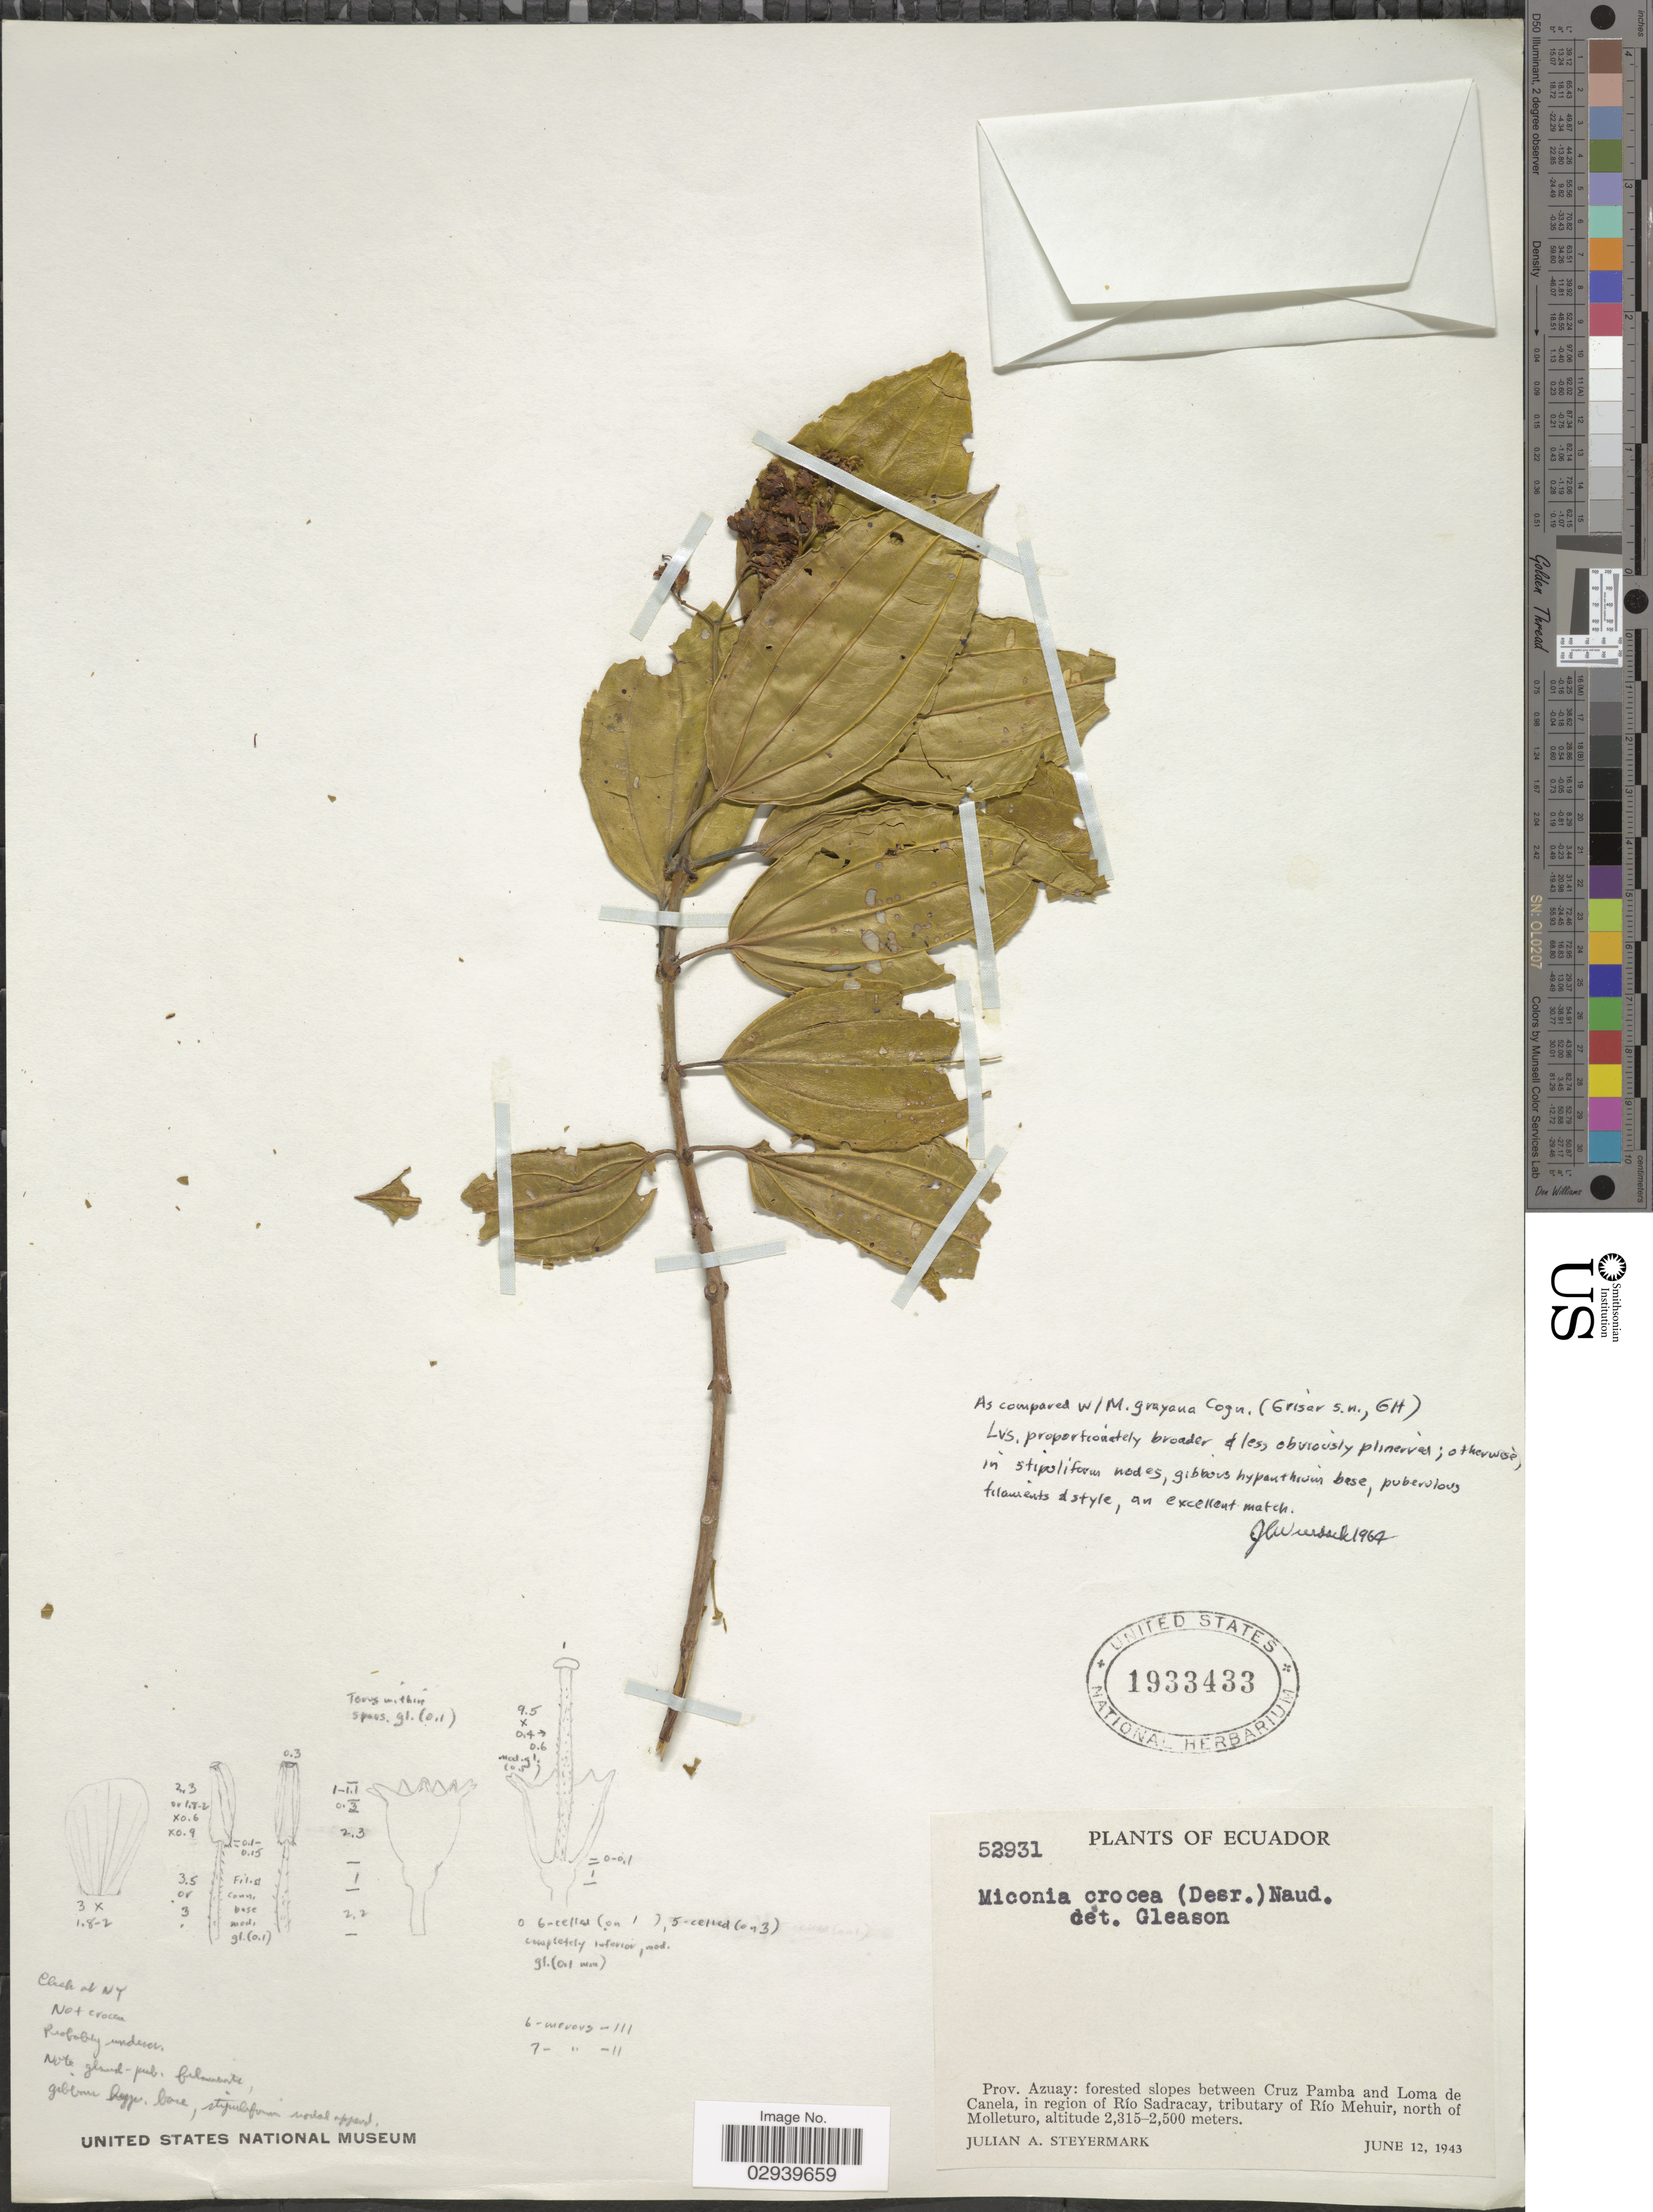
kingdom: Plantae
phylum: Tracheophyta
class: Magnoliopsida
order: Myrtales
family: Melastomataceae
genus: Miconia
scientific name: Miconia grayana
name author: Cogn.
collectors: J. Steyermark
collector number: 52931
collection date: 1943-06-12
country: Ecuador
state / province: Azuay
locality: Forested slopes between Cruz Pamba and Loma de Canela, in region of Río Sadracay, tributary of Río Mehuir, north of Molleturo.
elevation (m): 2315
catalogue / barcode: US 1933433